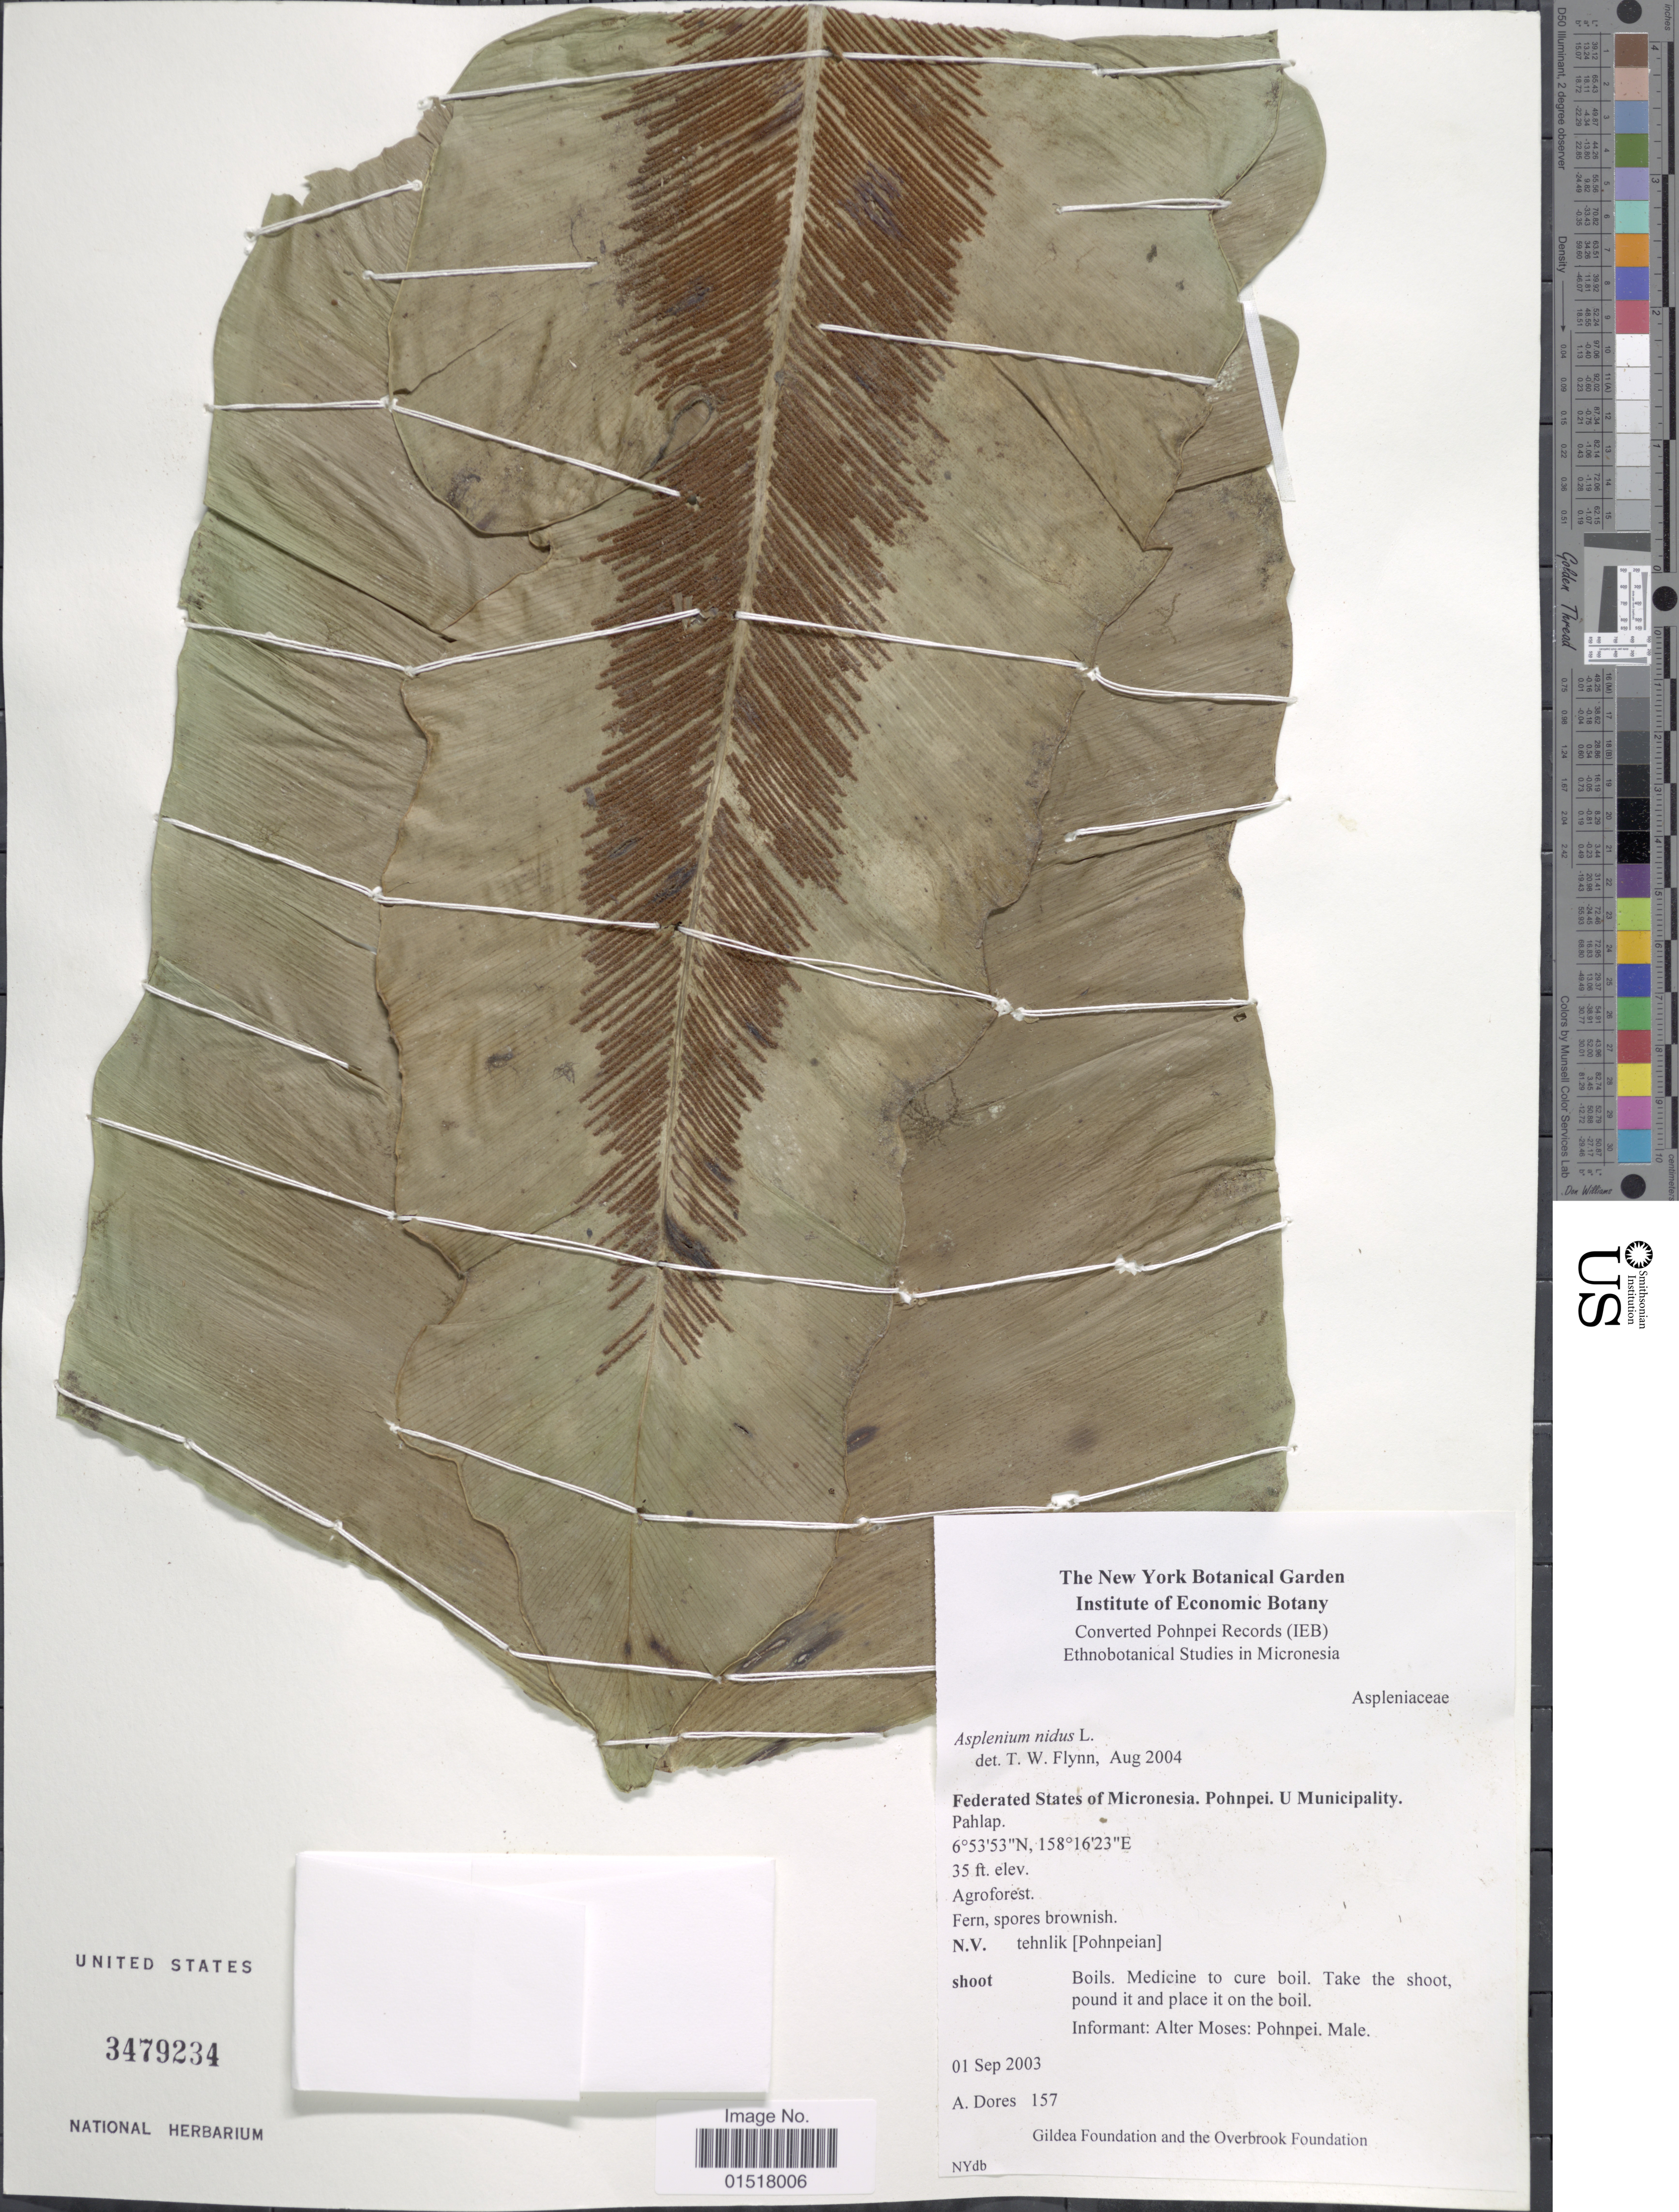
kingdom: Plantae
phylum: Tracheophyta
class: Polypodiopsida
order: Polypodiales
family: Aspleniaceae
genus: Asplenium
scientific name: Asplenium nidus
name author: L.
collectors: A. Dores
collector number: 157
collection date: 2003-09-01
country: Micronesia, Federated States of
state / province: Pohnpei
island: Pohnpei [Ponape]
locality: Federated States of Micronesia. Pohnpei. U Municipality. Pahlap.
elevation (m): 11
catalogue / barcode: US 3479234